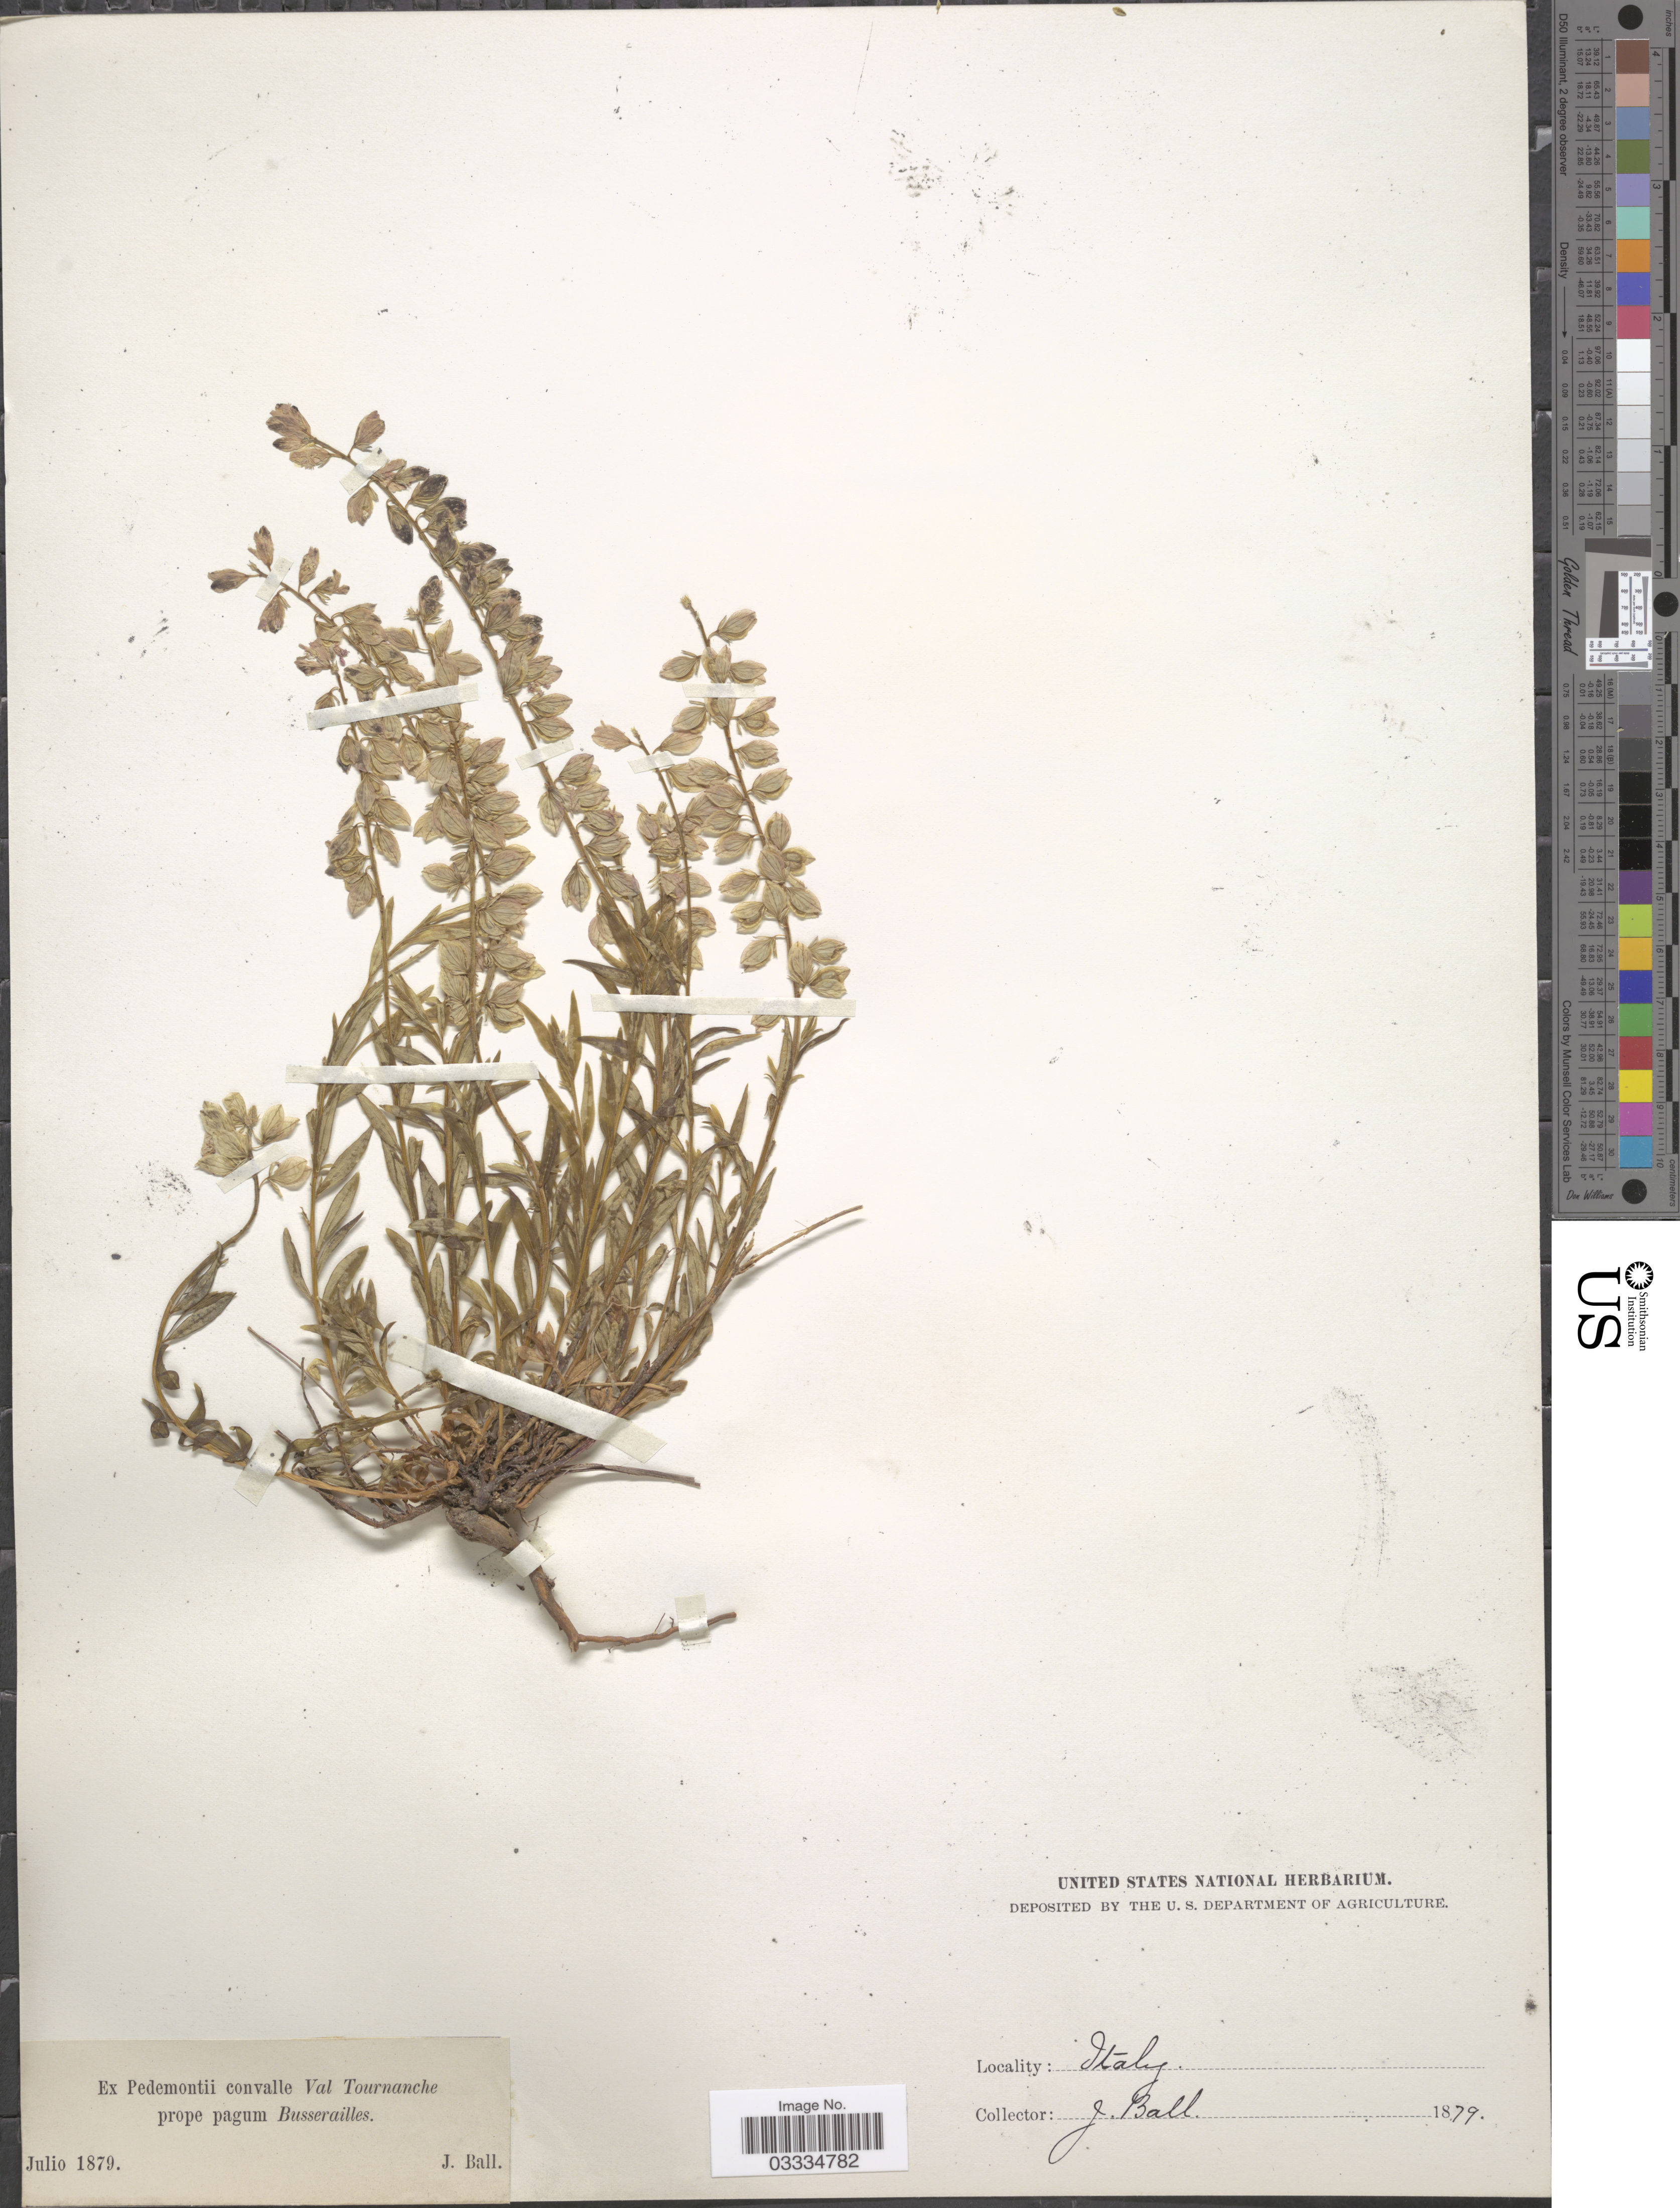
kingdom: Plantae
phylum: Tracheophyta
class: Magnoliopsida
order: Fabales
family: Polygalaceae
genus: Polygala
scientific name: Polygala sp.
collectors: J. Ball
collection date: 1879-07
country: Italy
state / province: Piedmont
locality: Ex Pedemontii convalle Val Tournanche prope pagum Busserailles.